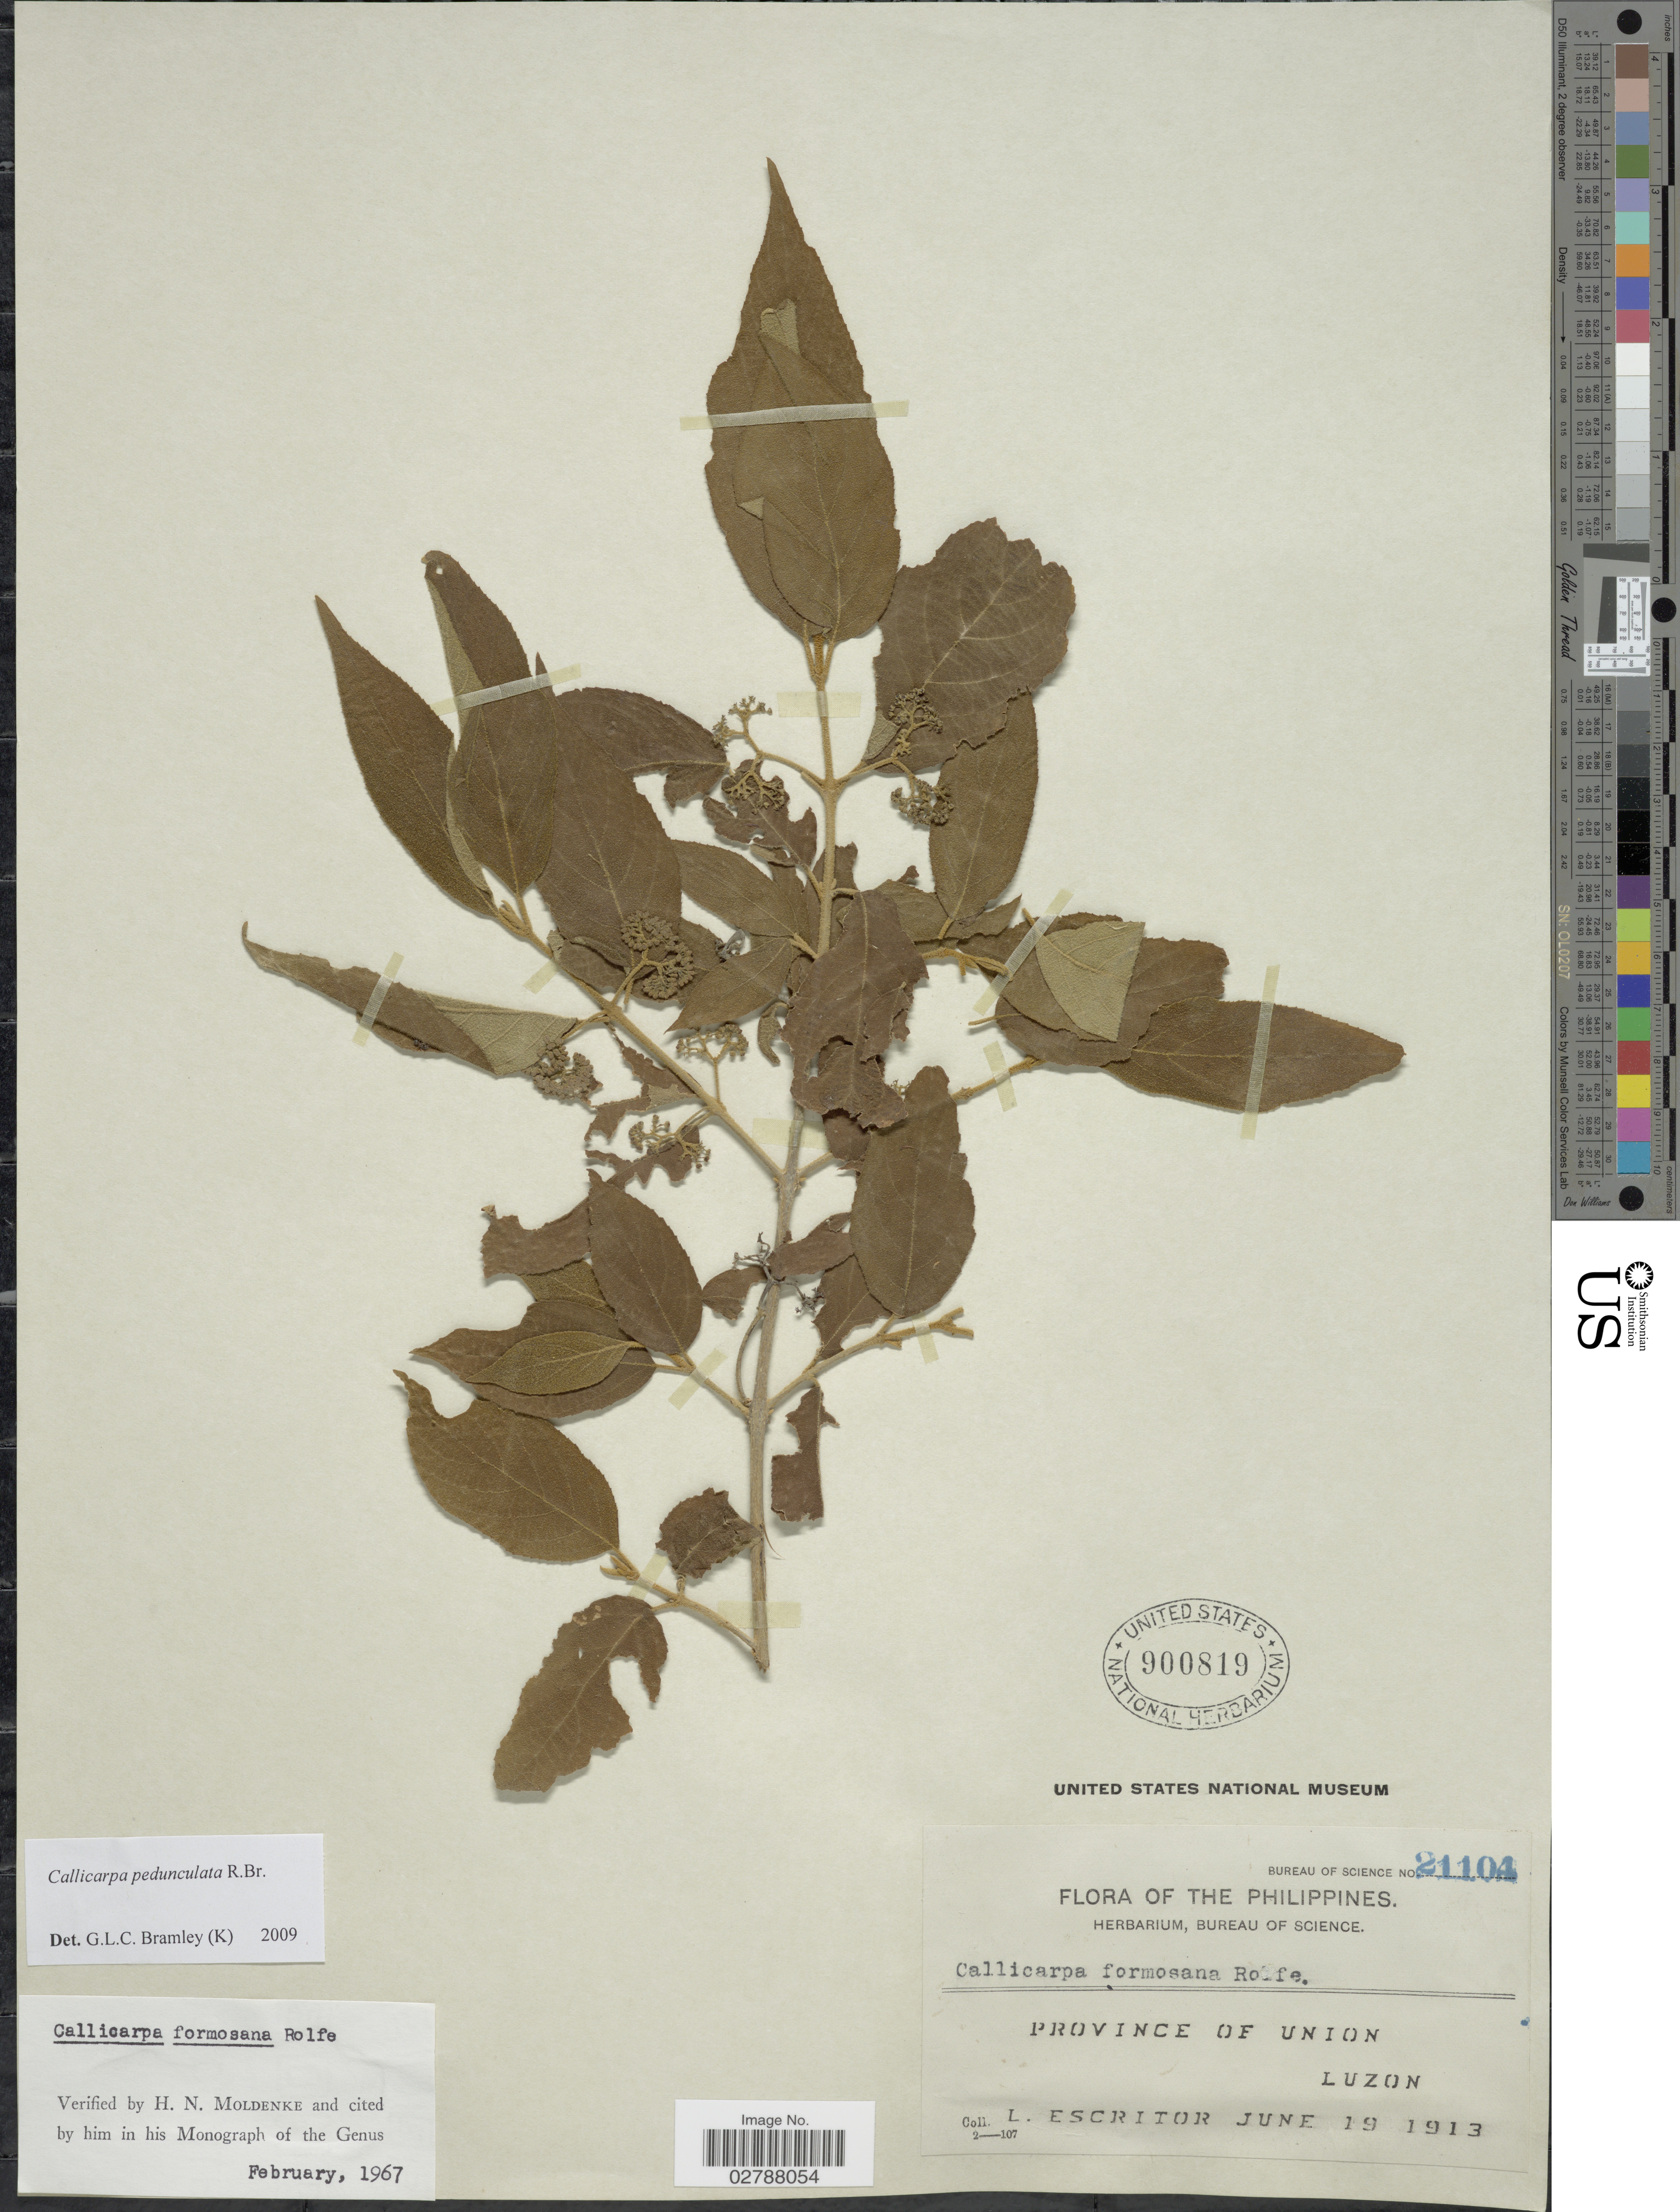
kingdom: Plantae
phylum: Tracheophyta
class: Magnoliopsida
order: Lamiales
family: Lamiaceae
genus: Callicarpa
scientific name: Callicarpa pedunculata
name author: R. Br.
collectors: L. Escritor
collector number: Bureau of Science21104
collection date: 1913-06-19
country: Philippines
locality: Province of Union, Luzon.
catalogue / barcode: US 900819